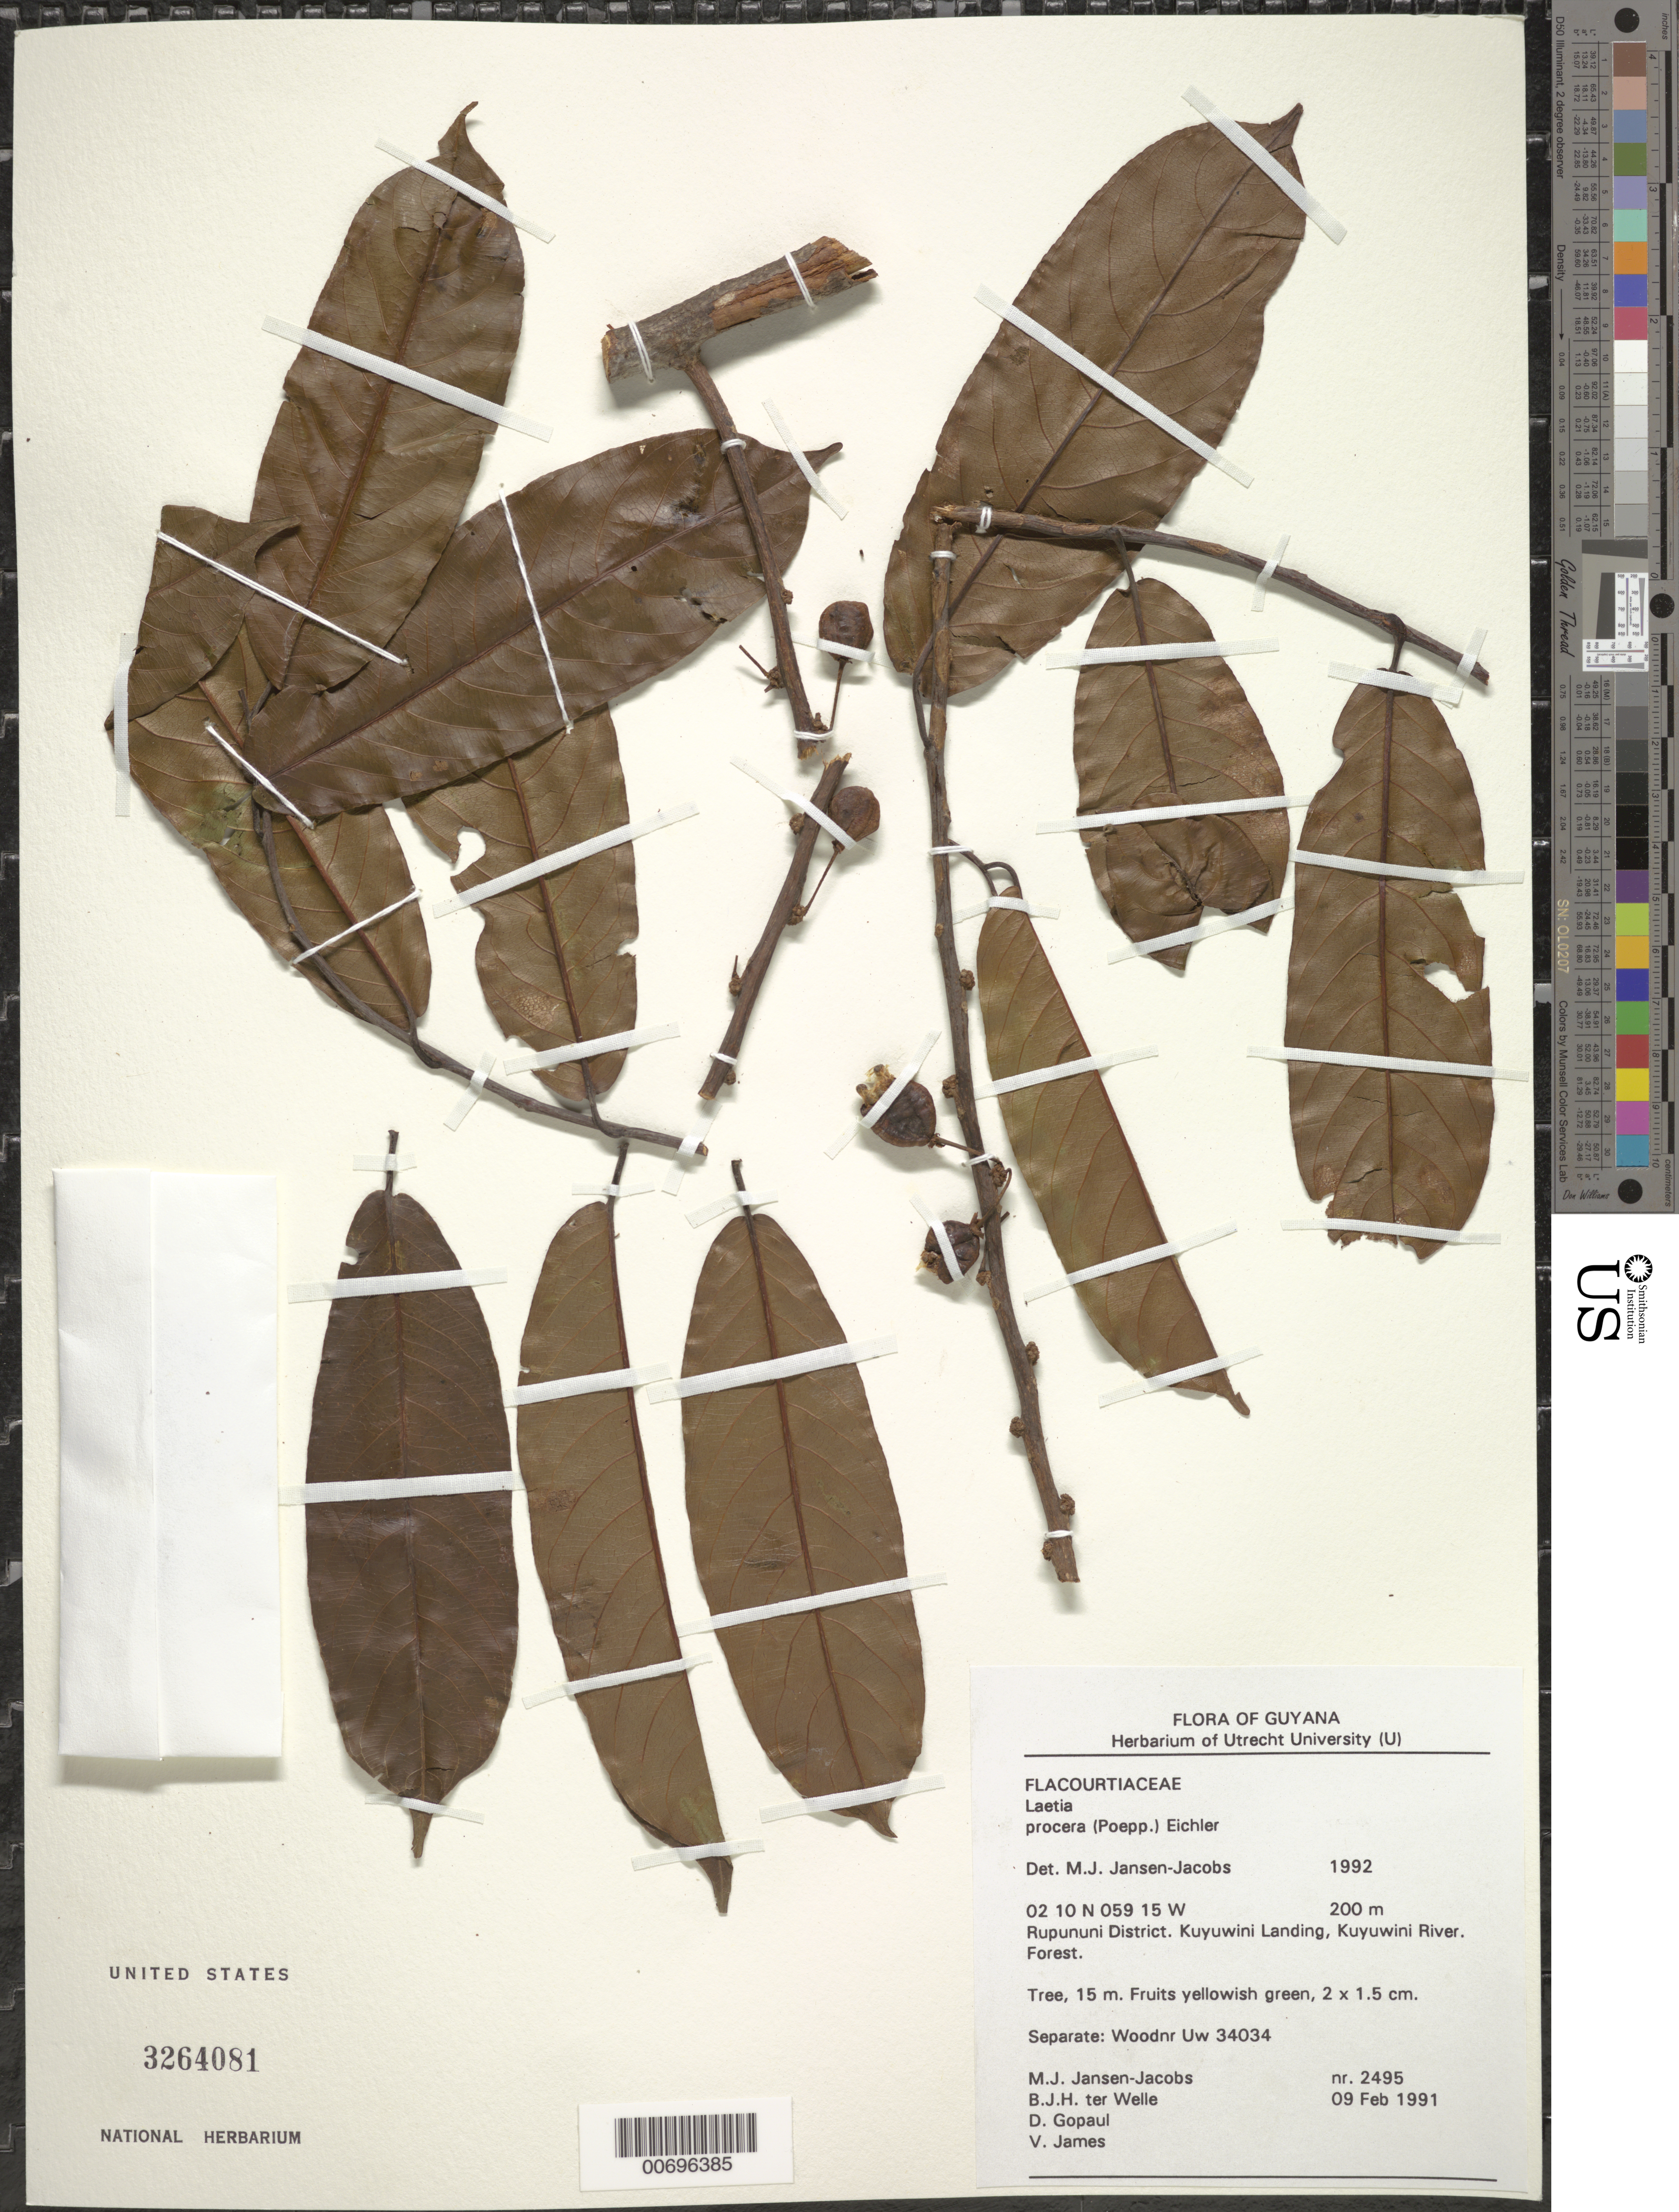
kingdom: Plantae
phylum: Tracheophyta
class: Magnoliopsida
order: Malpighiales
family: Salicaceae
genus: Laetia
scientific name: Laetia procera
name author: (Poepp.) Eichler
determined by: Jansen-Jacobs, M. J., (U), Nationaal Herbarium Nederland, Utrecht University branch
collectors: M. J. Jansen-Jacobs, B. Welle, D. Gopaul & V. James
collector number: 2495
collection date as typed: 9-Feb-91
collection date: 1991-02-09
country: Guyana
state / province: U. Takutu-U. Essequibo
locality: Kuyuwini Landing, Kuyuwini River, Rupununi District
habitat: Forest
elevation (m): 200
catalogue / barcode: US 3264081